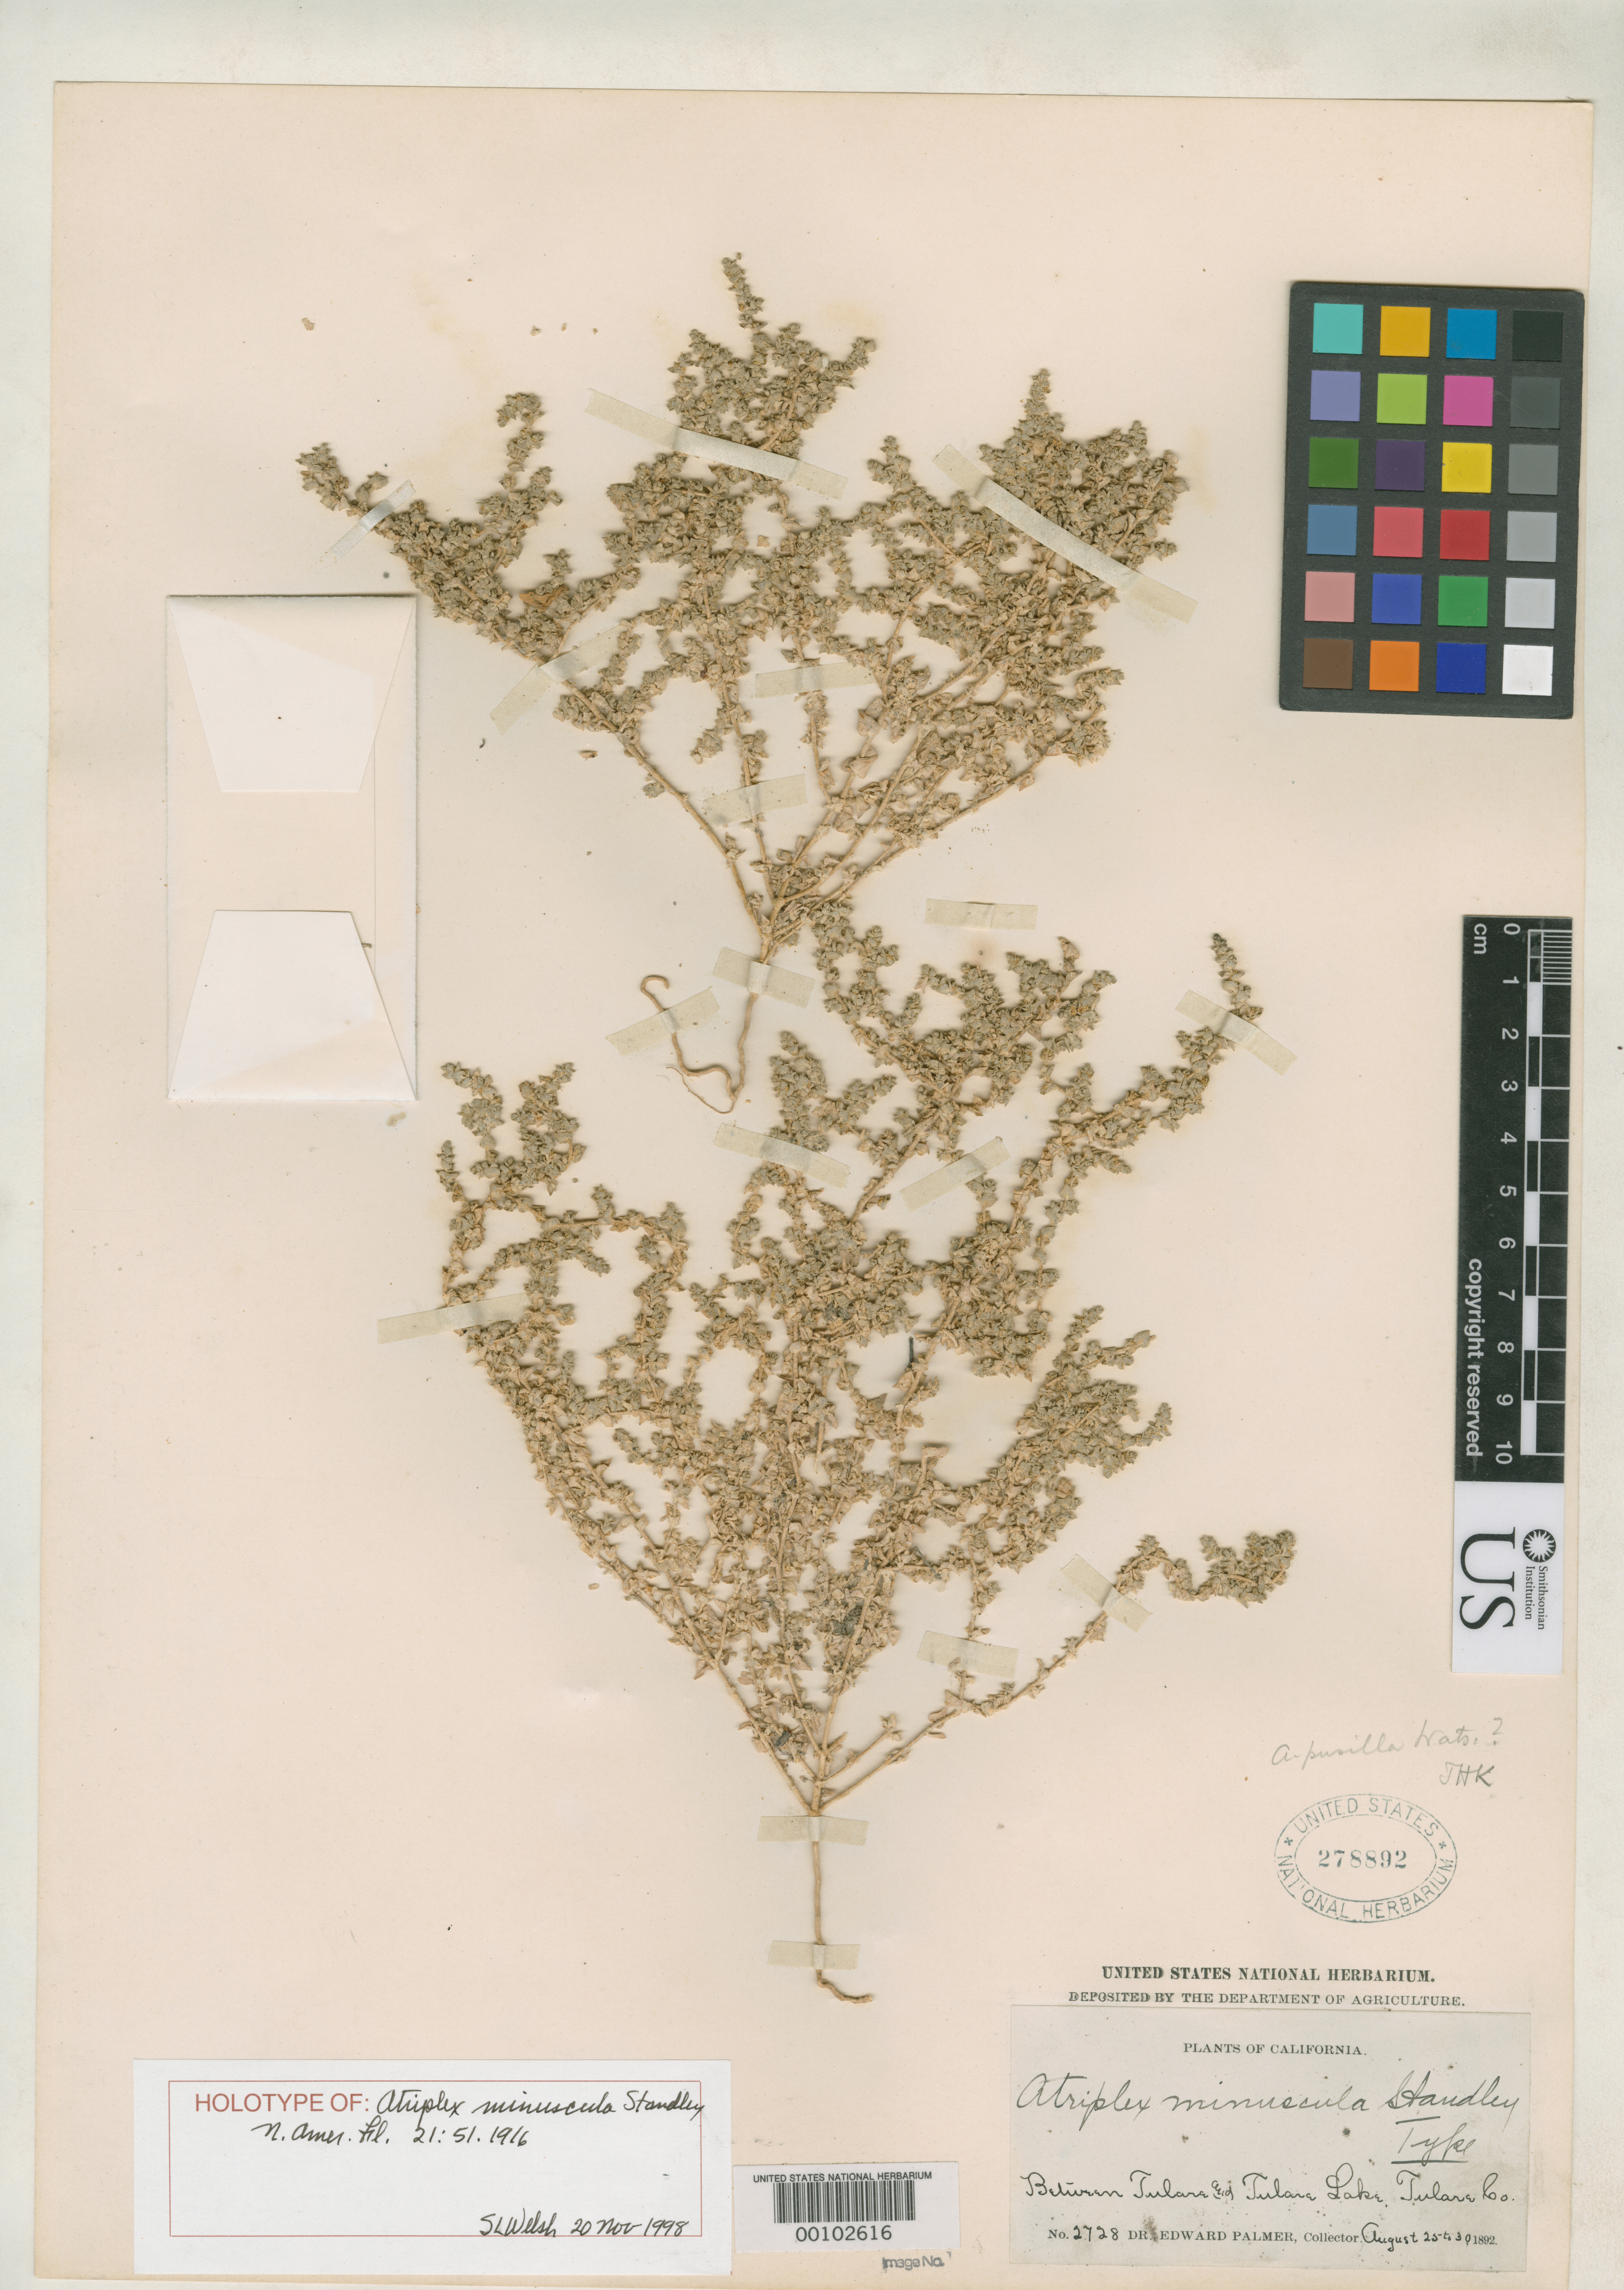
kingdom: Plantae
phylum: Tracheophyta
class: Magnoliopsida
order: Caryophyllales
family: Amaranthaceae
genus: Atriplex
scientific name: Atriplex minuscula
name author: Standl.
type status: Holotype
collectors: E. Palmer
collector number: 2728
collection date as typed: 25 Aug 1892 to 30 Aug 1892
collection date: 1892-08-25/1892-08-30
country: United States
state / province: California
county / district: Tulare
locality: Between Tulare and Tulare Lake.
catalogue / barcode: US 278892